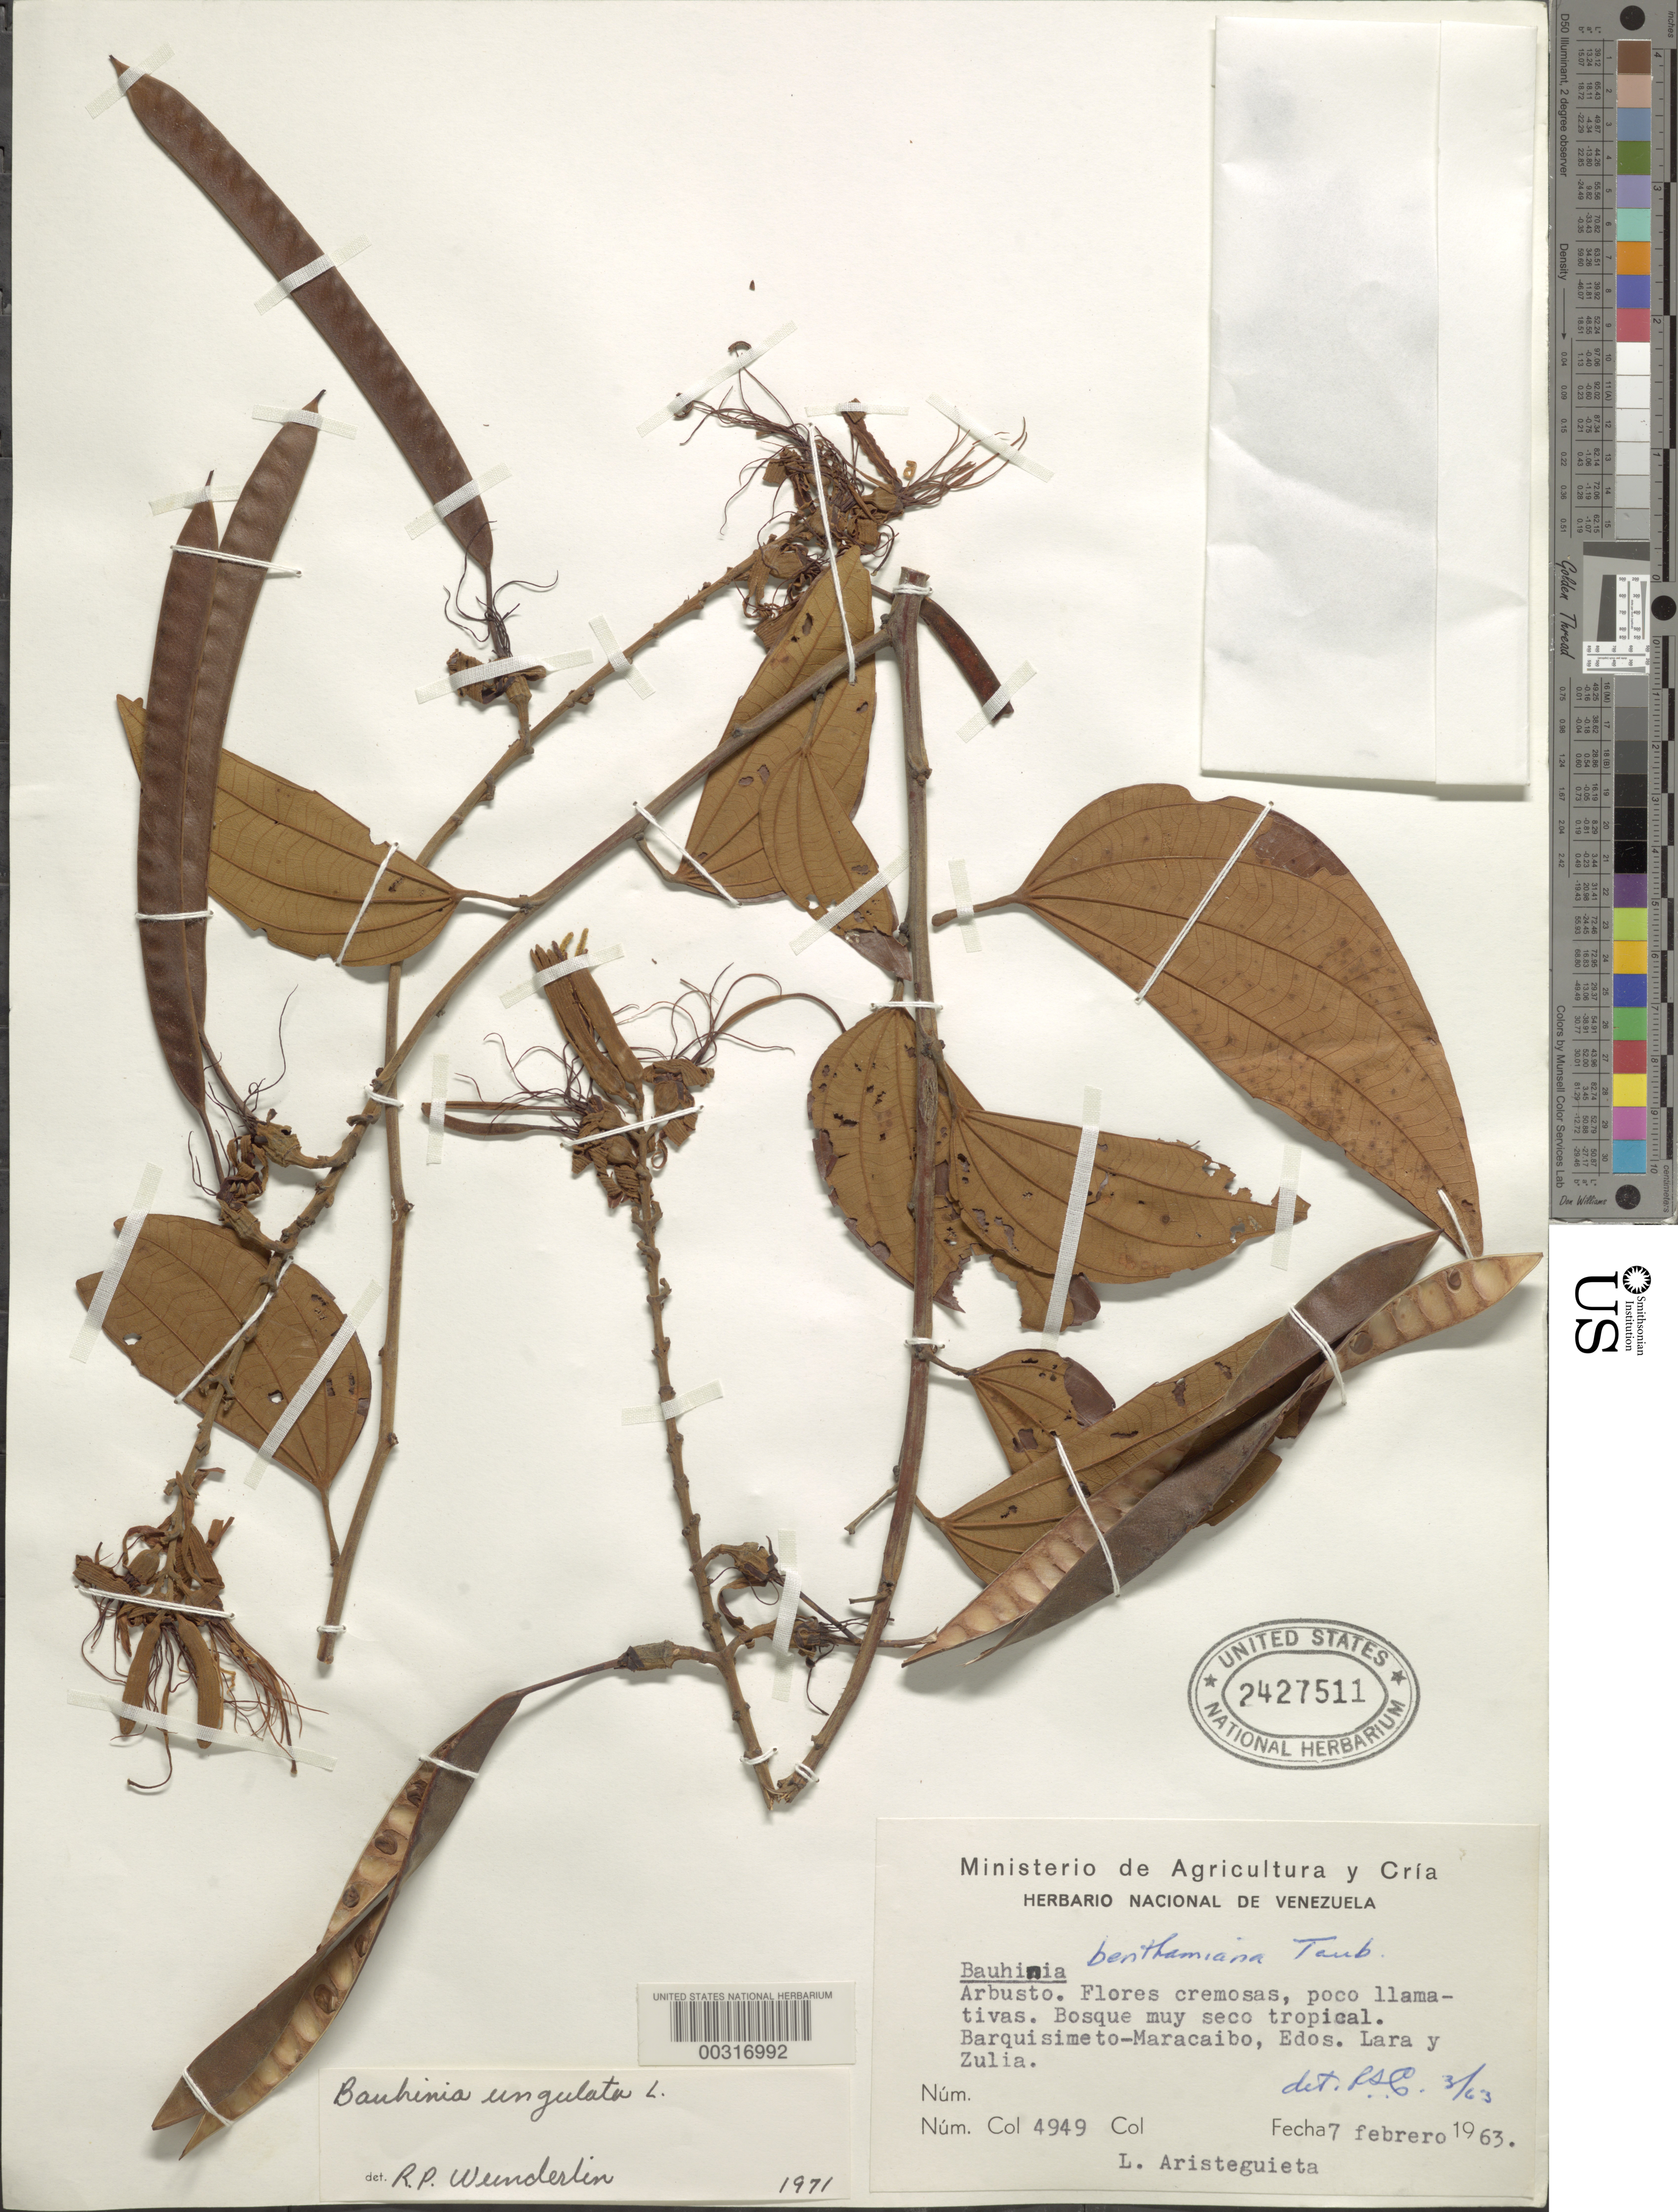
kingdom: Plantae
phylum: Tracheophyta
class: Magnoliopsida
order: Fabales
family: Fabaceae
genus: Bauhinia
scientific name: Bauhinia ungulata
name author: L.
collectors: L. Aristeguieta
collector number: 4949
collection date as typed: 07 Feb 1963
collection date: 1963-02-07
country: Venezuela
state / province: Lara / Zulia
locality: Barquisimeto-maracaibo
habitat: Secondary tropical forest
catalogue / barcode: US 2427511